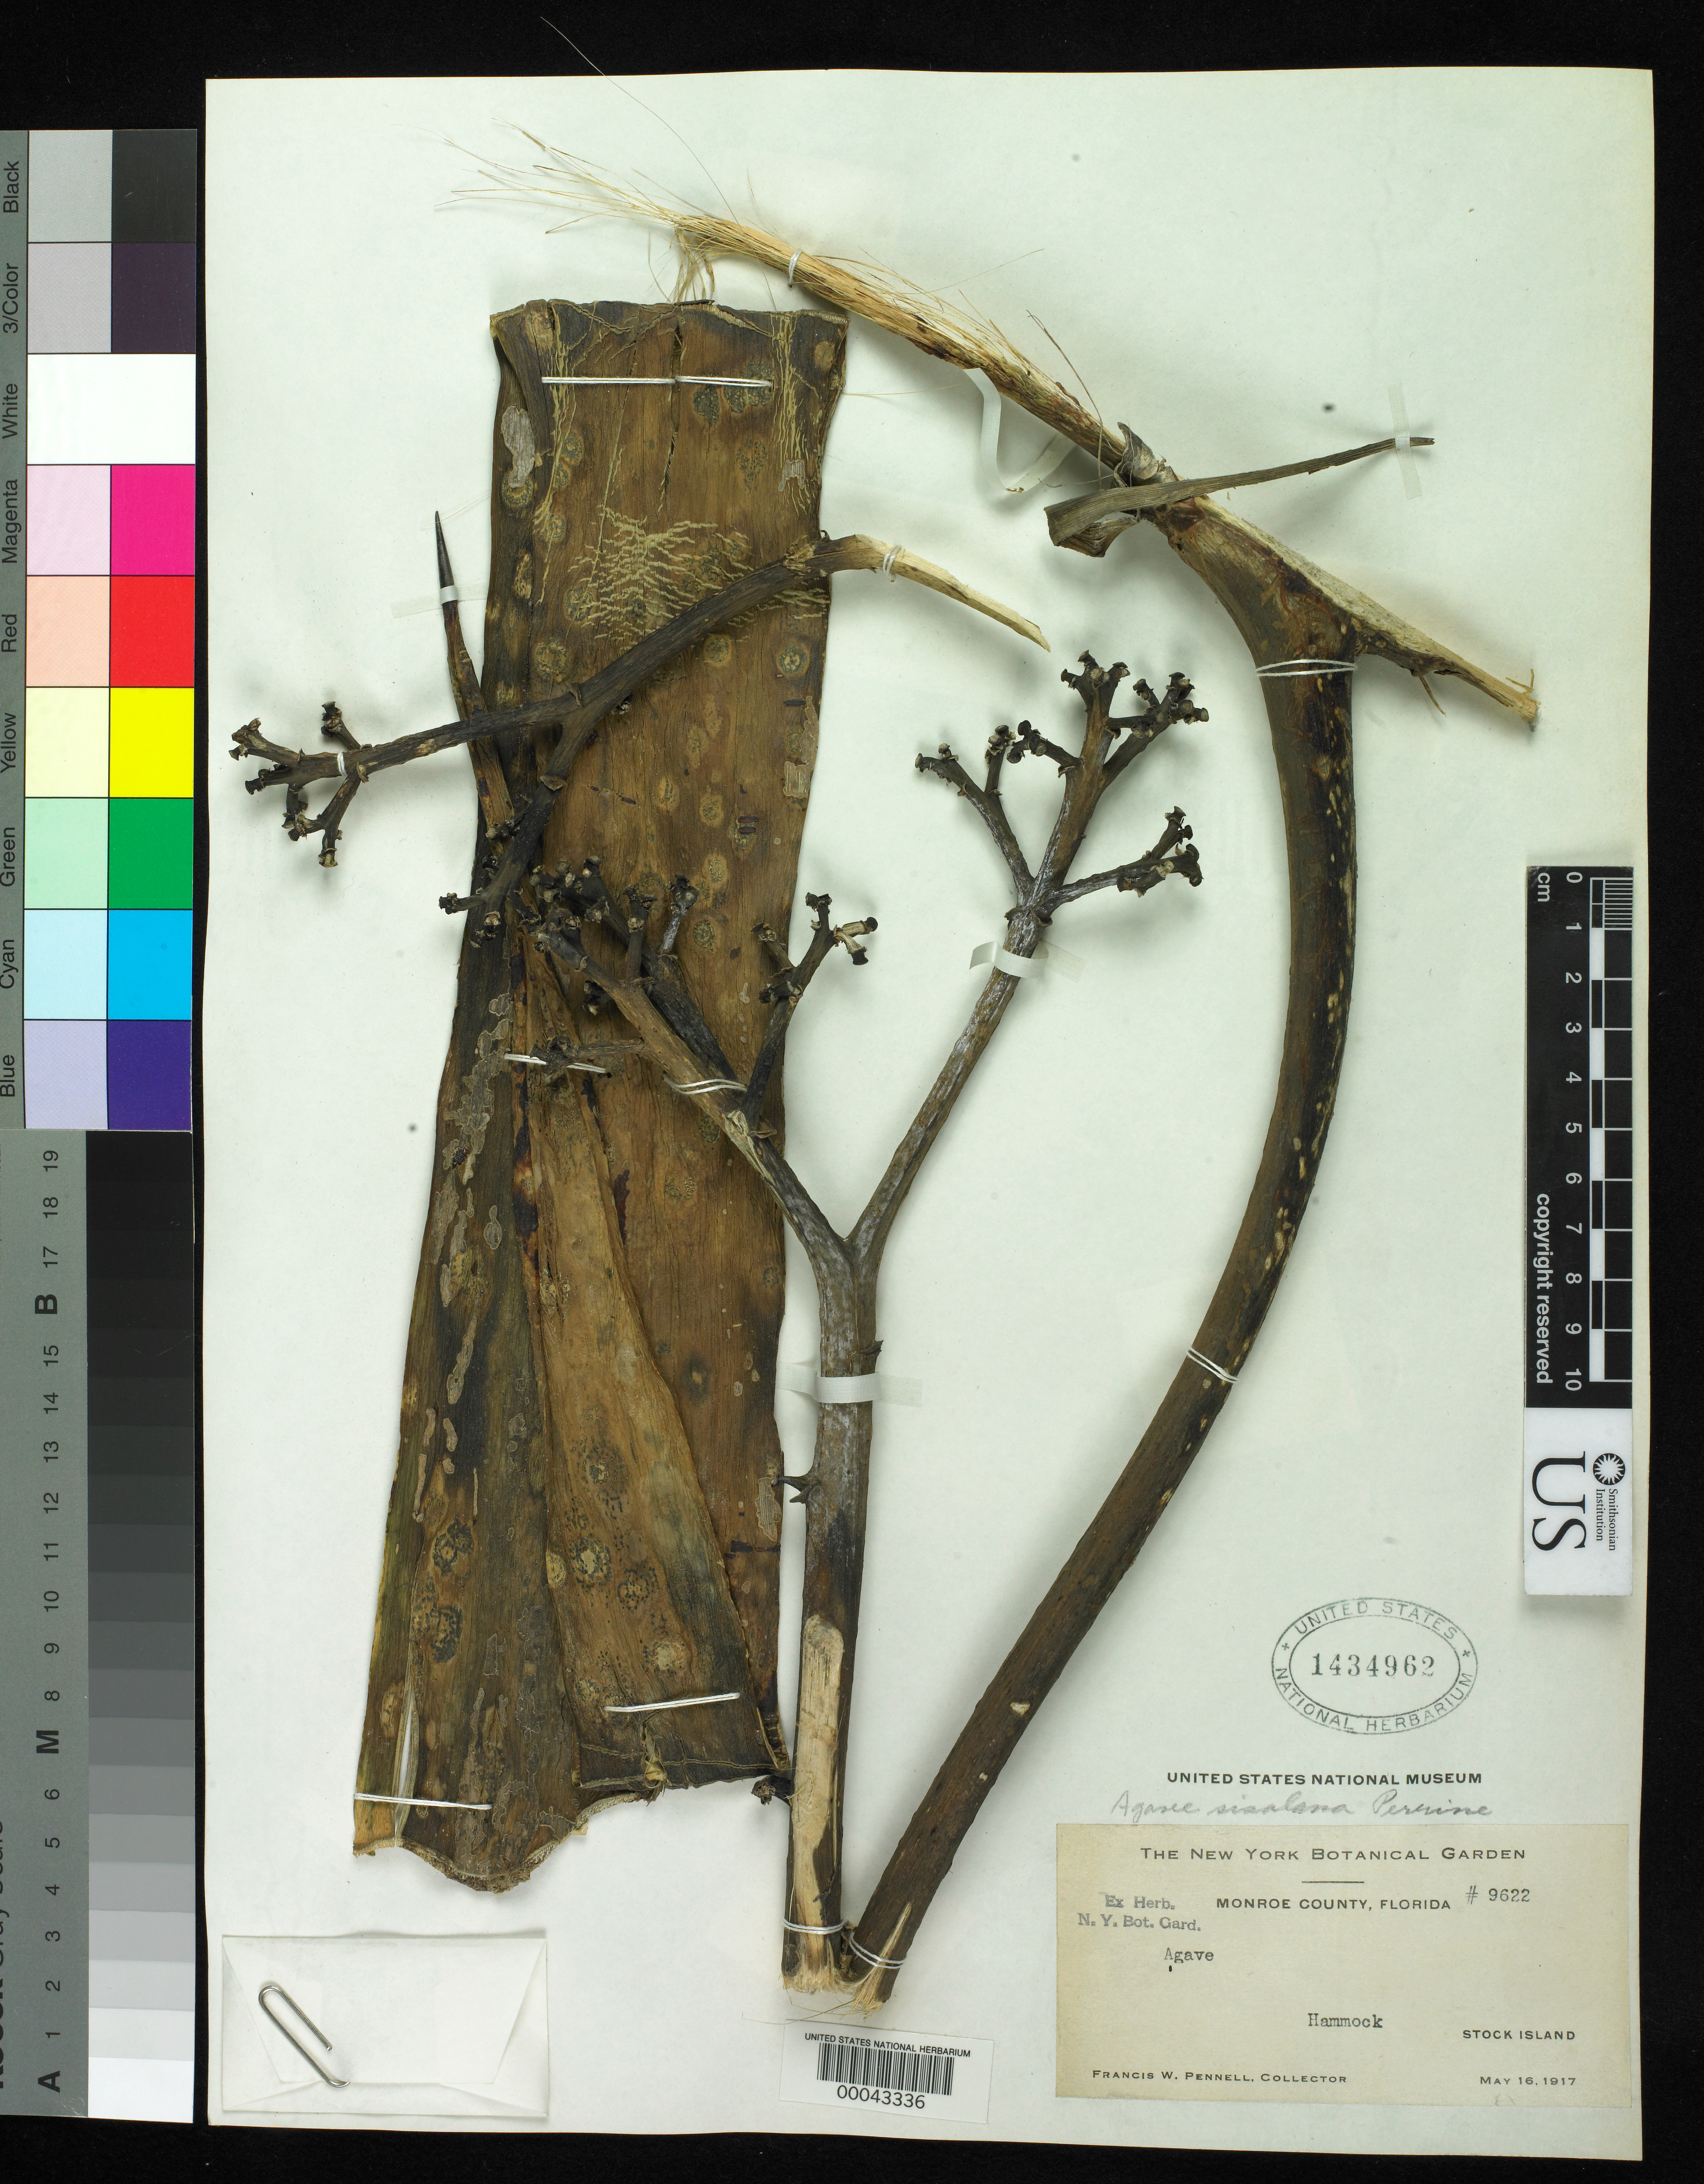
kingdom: Plantae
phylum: Tracheophyta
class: Liliopsida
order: Asparagales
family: Asparagaceae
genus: Agave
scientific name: Agave sisalana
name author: Perrine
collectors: F. W. Pennell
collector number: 9622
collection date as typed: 16 May 1917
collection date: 1917-05-16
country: United States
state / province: Florida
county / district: Monroe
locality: Stock island; hammock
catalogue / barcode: US 1434962